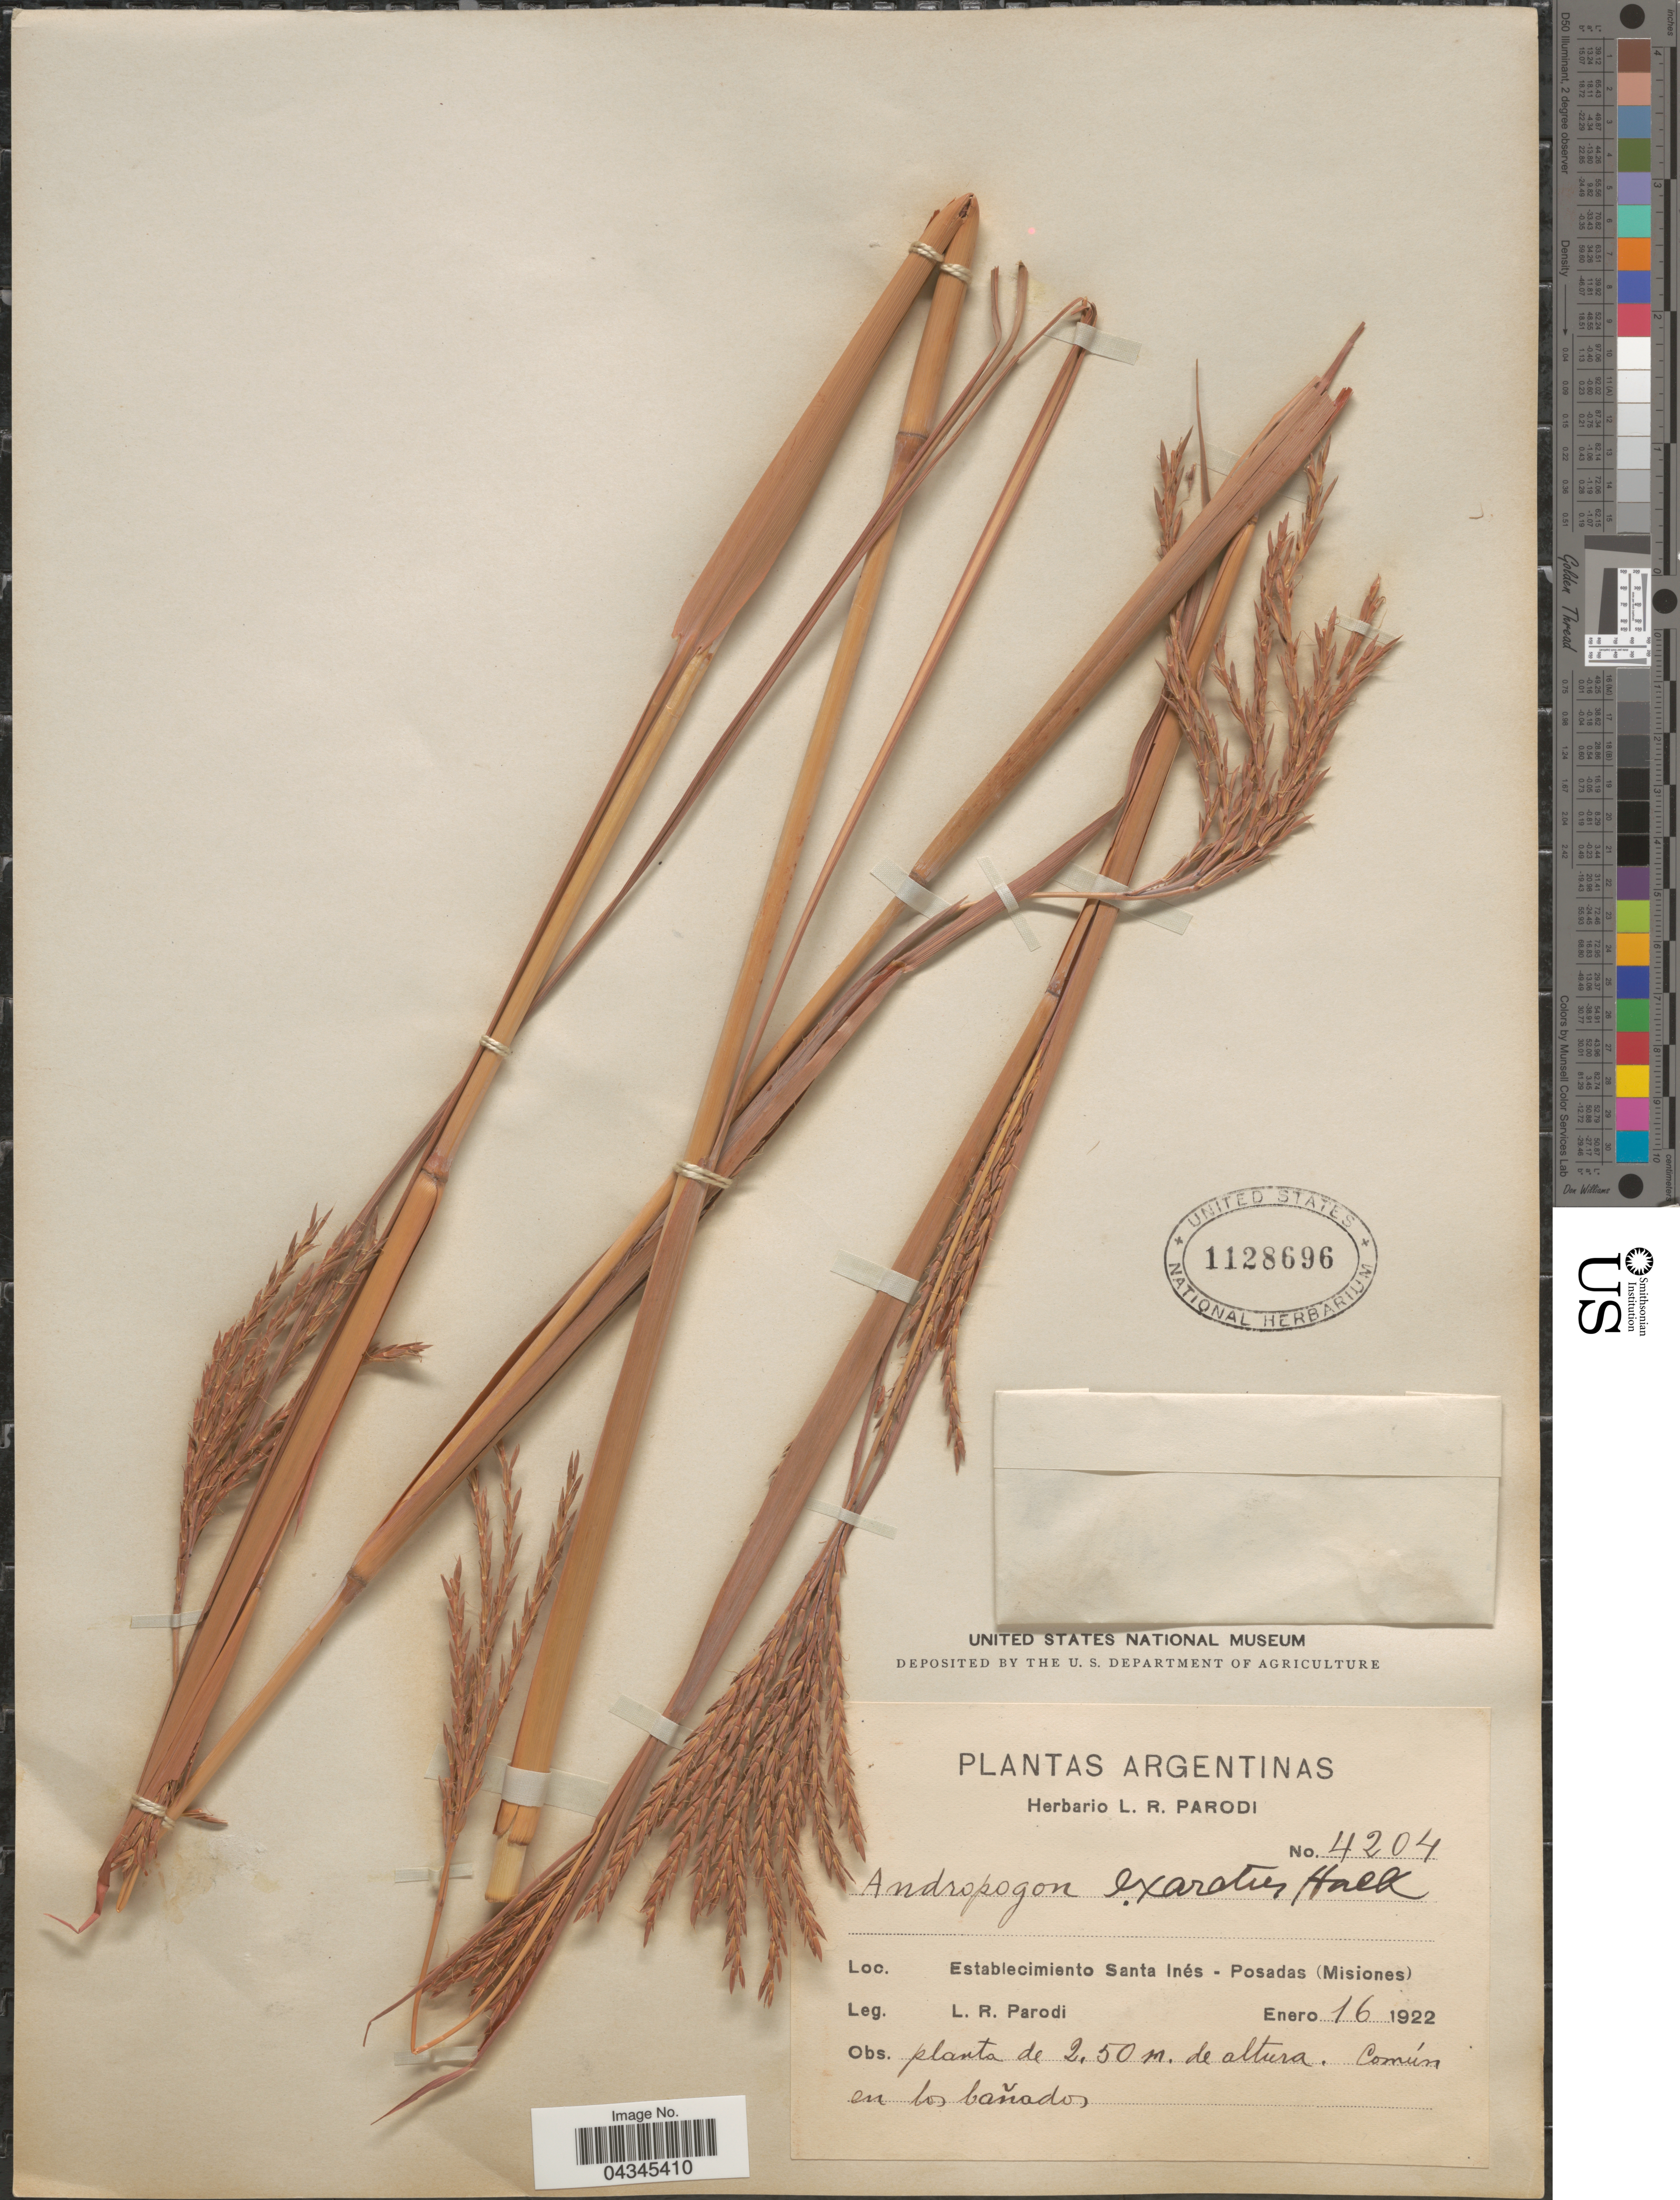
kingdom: Plantae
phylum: Tracheophyta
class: Liliopsida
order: Poales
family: Poaceae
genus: Andropogon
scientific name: Andropogon exaratus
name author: Hack.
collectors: L. R. Parodi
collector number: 4204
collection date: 1922-01-16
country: Argentina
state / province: Misiones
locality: Establecimiento Santa Inés - Posadas (Misiones).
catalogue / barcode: US 1128696